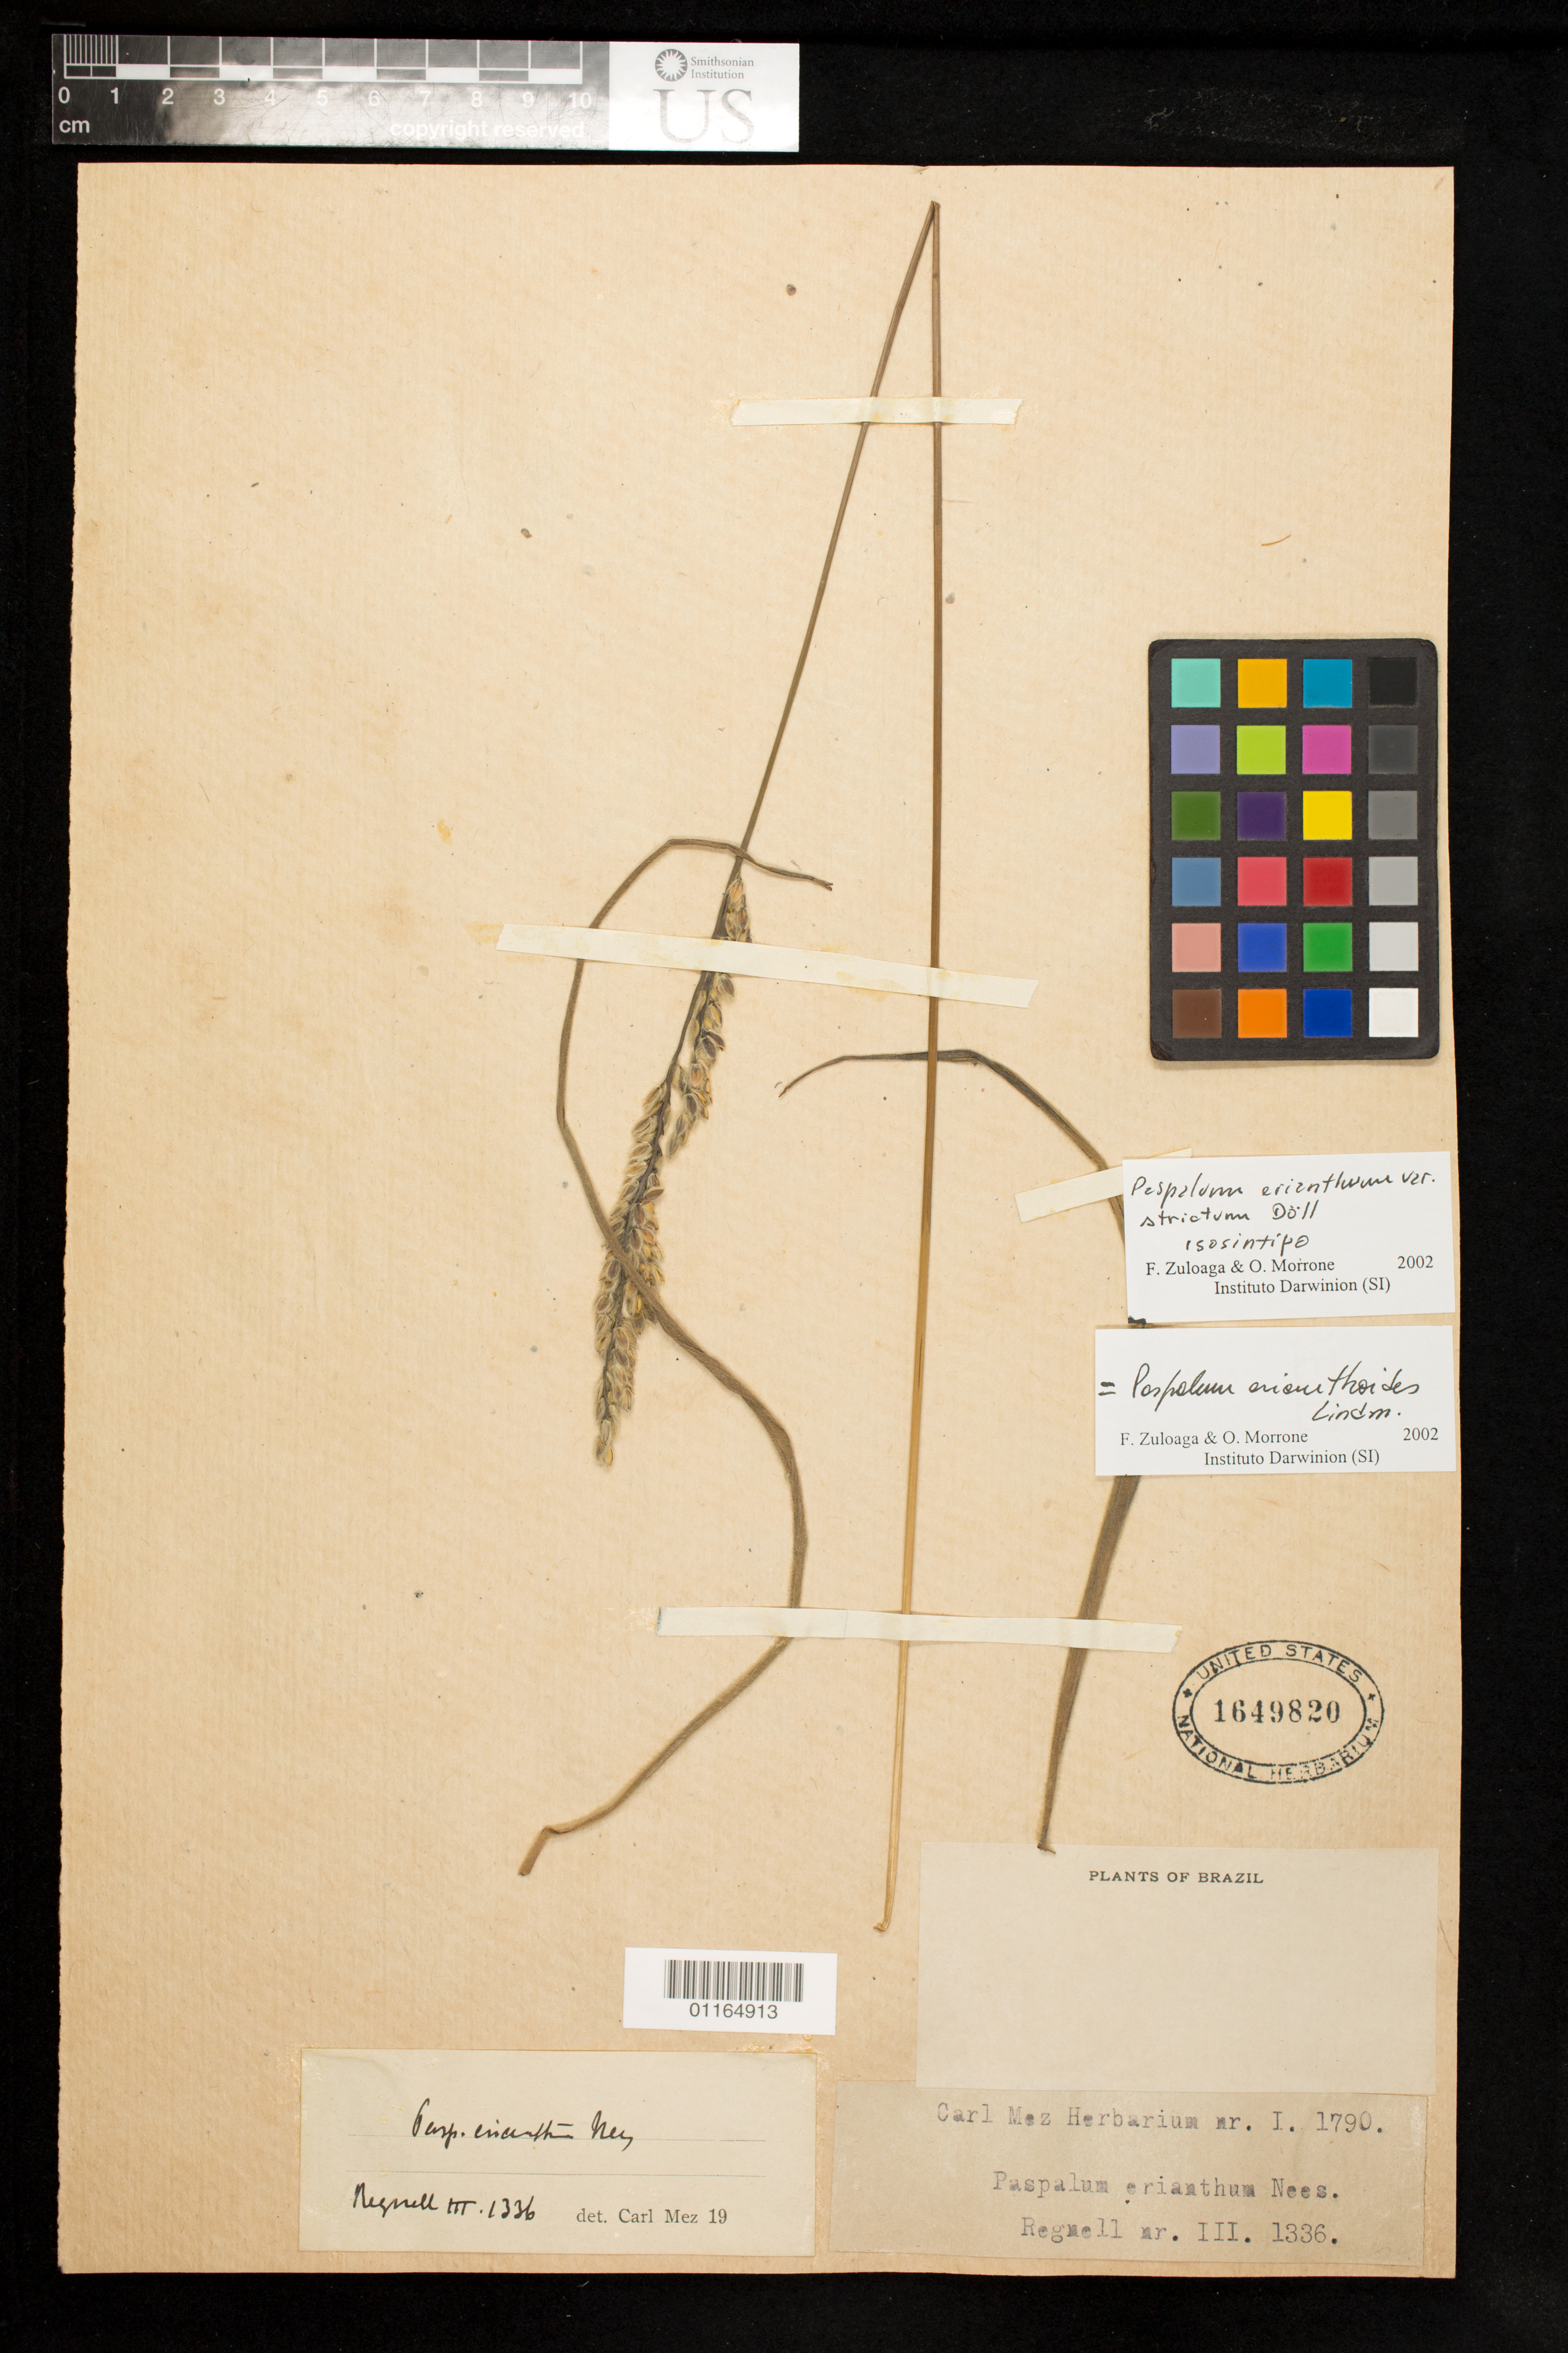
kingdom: Plantae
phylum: Tracheophyta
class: Liliopsida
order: Poales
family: Poaceae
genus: Paspalum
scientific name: Paspalum erianthum var. strictum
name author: Döll in Mart.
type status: Type Collection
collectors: A. F. Regnell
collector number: III 1336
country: Brazil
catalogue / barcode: US 1649820